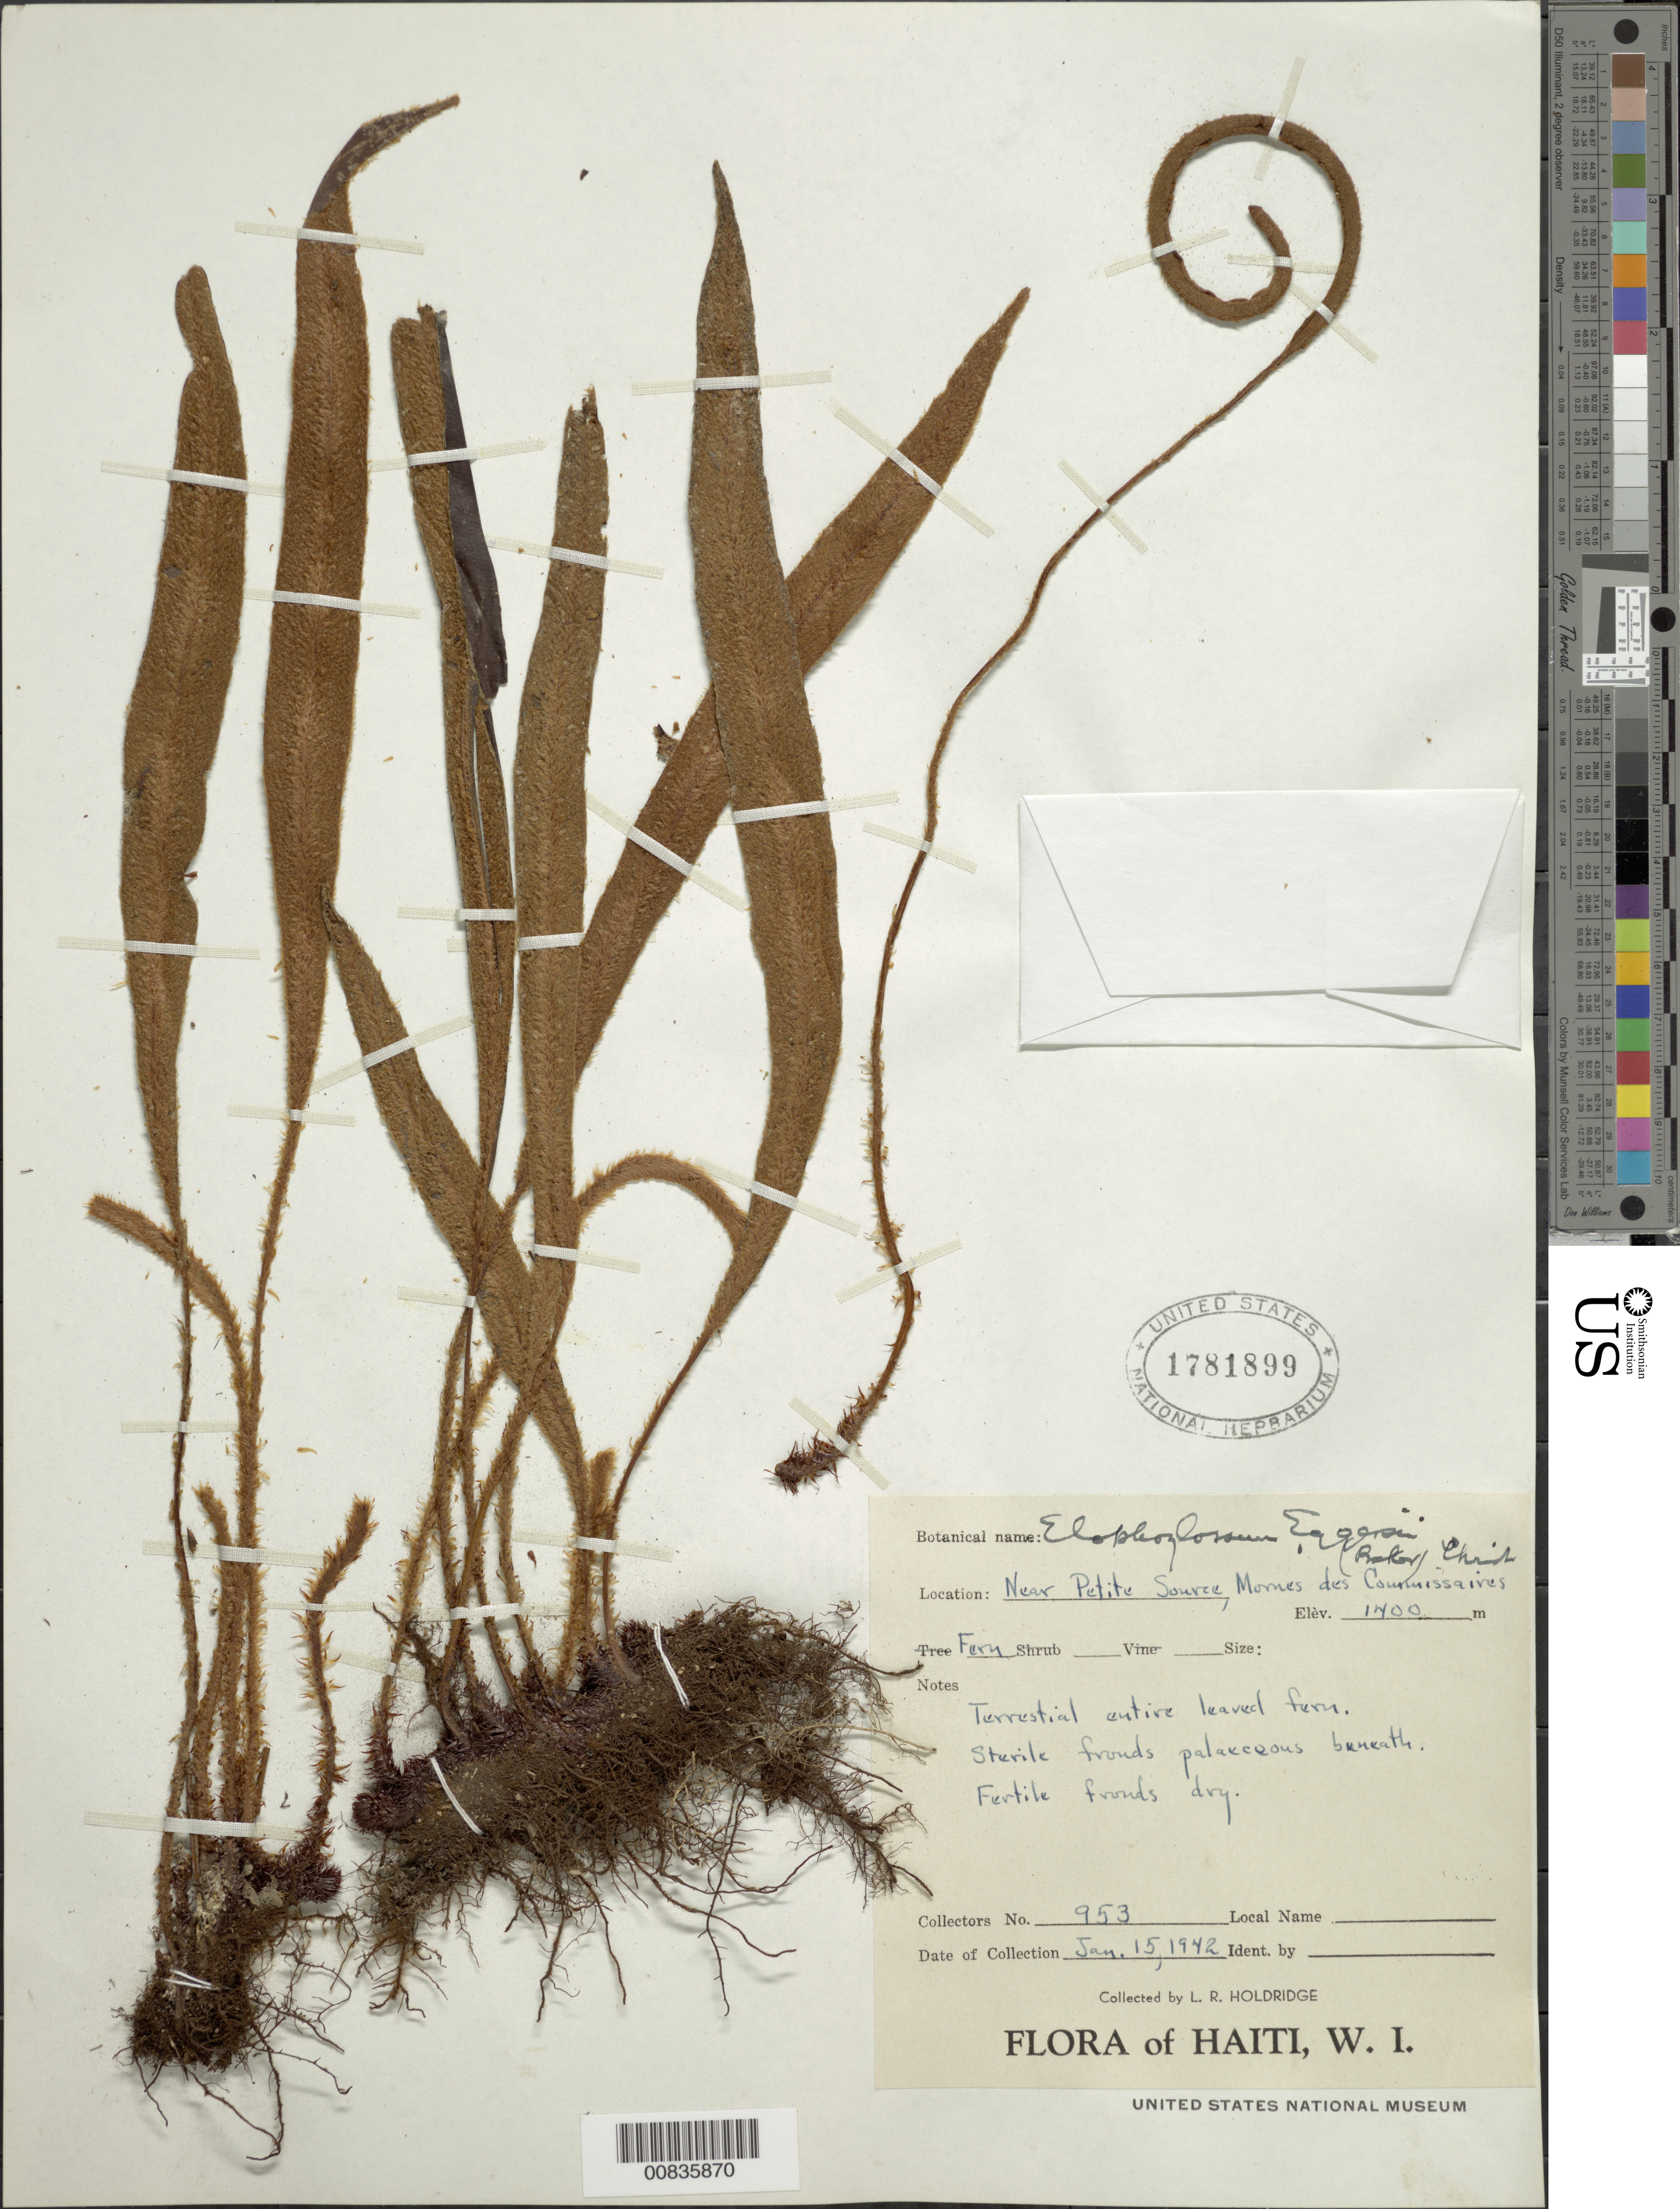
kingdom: Plantae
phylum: Tracheophyta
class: Polypodiopsida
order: Polypodiales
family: Dryopteridaceae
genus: Elaphoglossum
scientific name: Elaphoglossum eggersii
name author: (Baker) Christ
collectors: L. Holdridge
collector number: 953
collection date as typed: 15 Jan 1942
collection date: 1942-01-15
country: Haiti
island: Hispaniola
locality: Petite Source, Mornes des Commissaires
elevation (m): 1400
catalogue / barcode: US 1781899